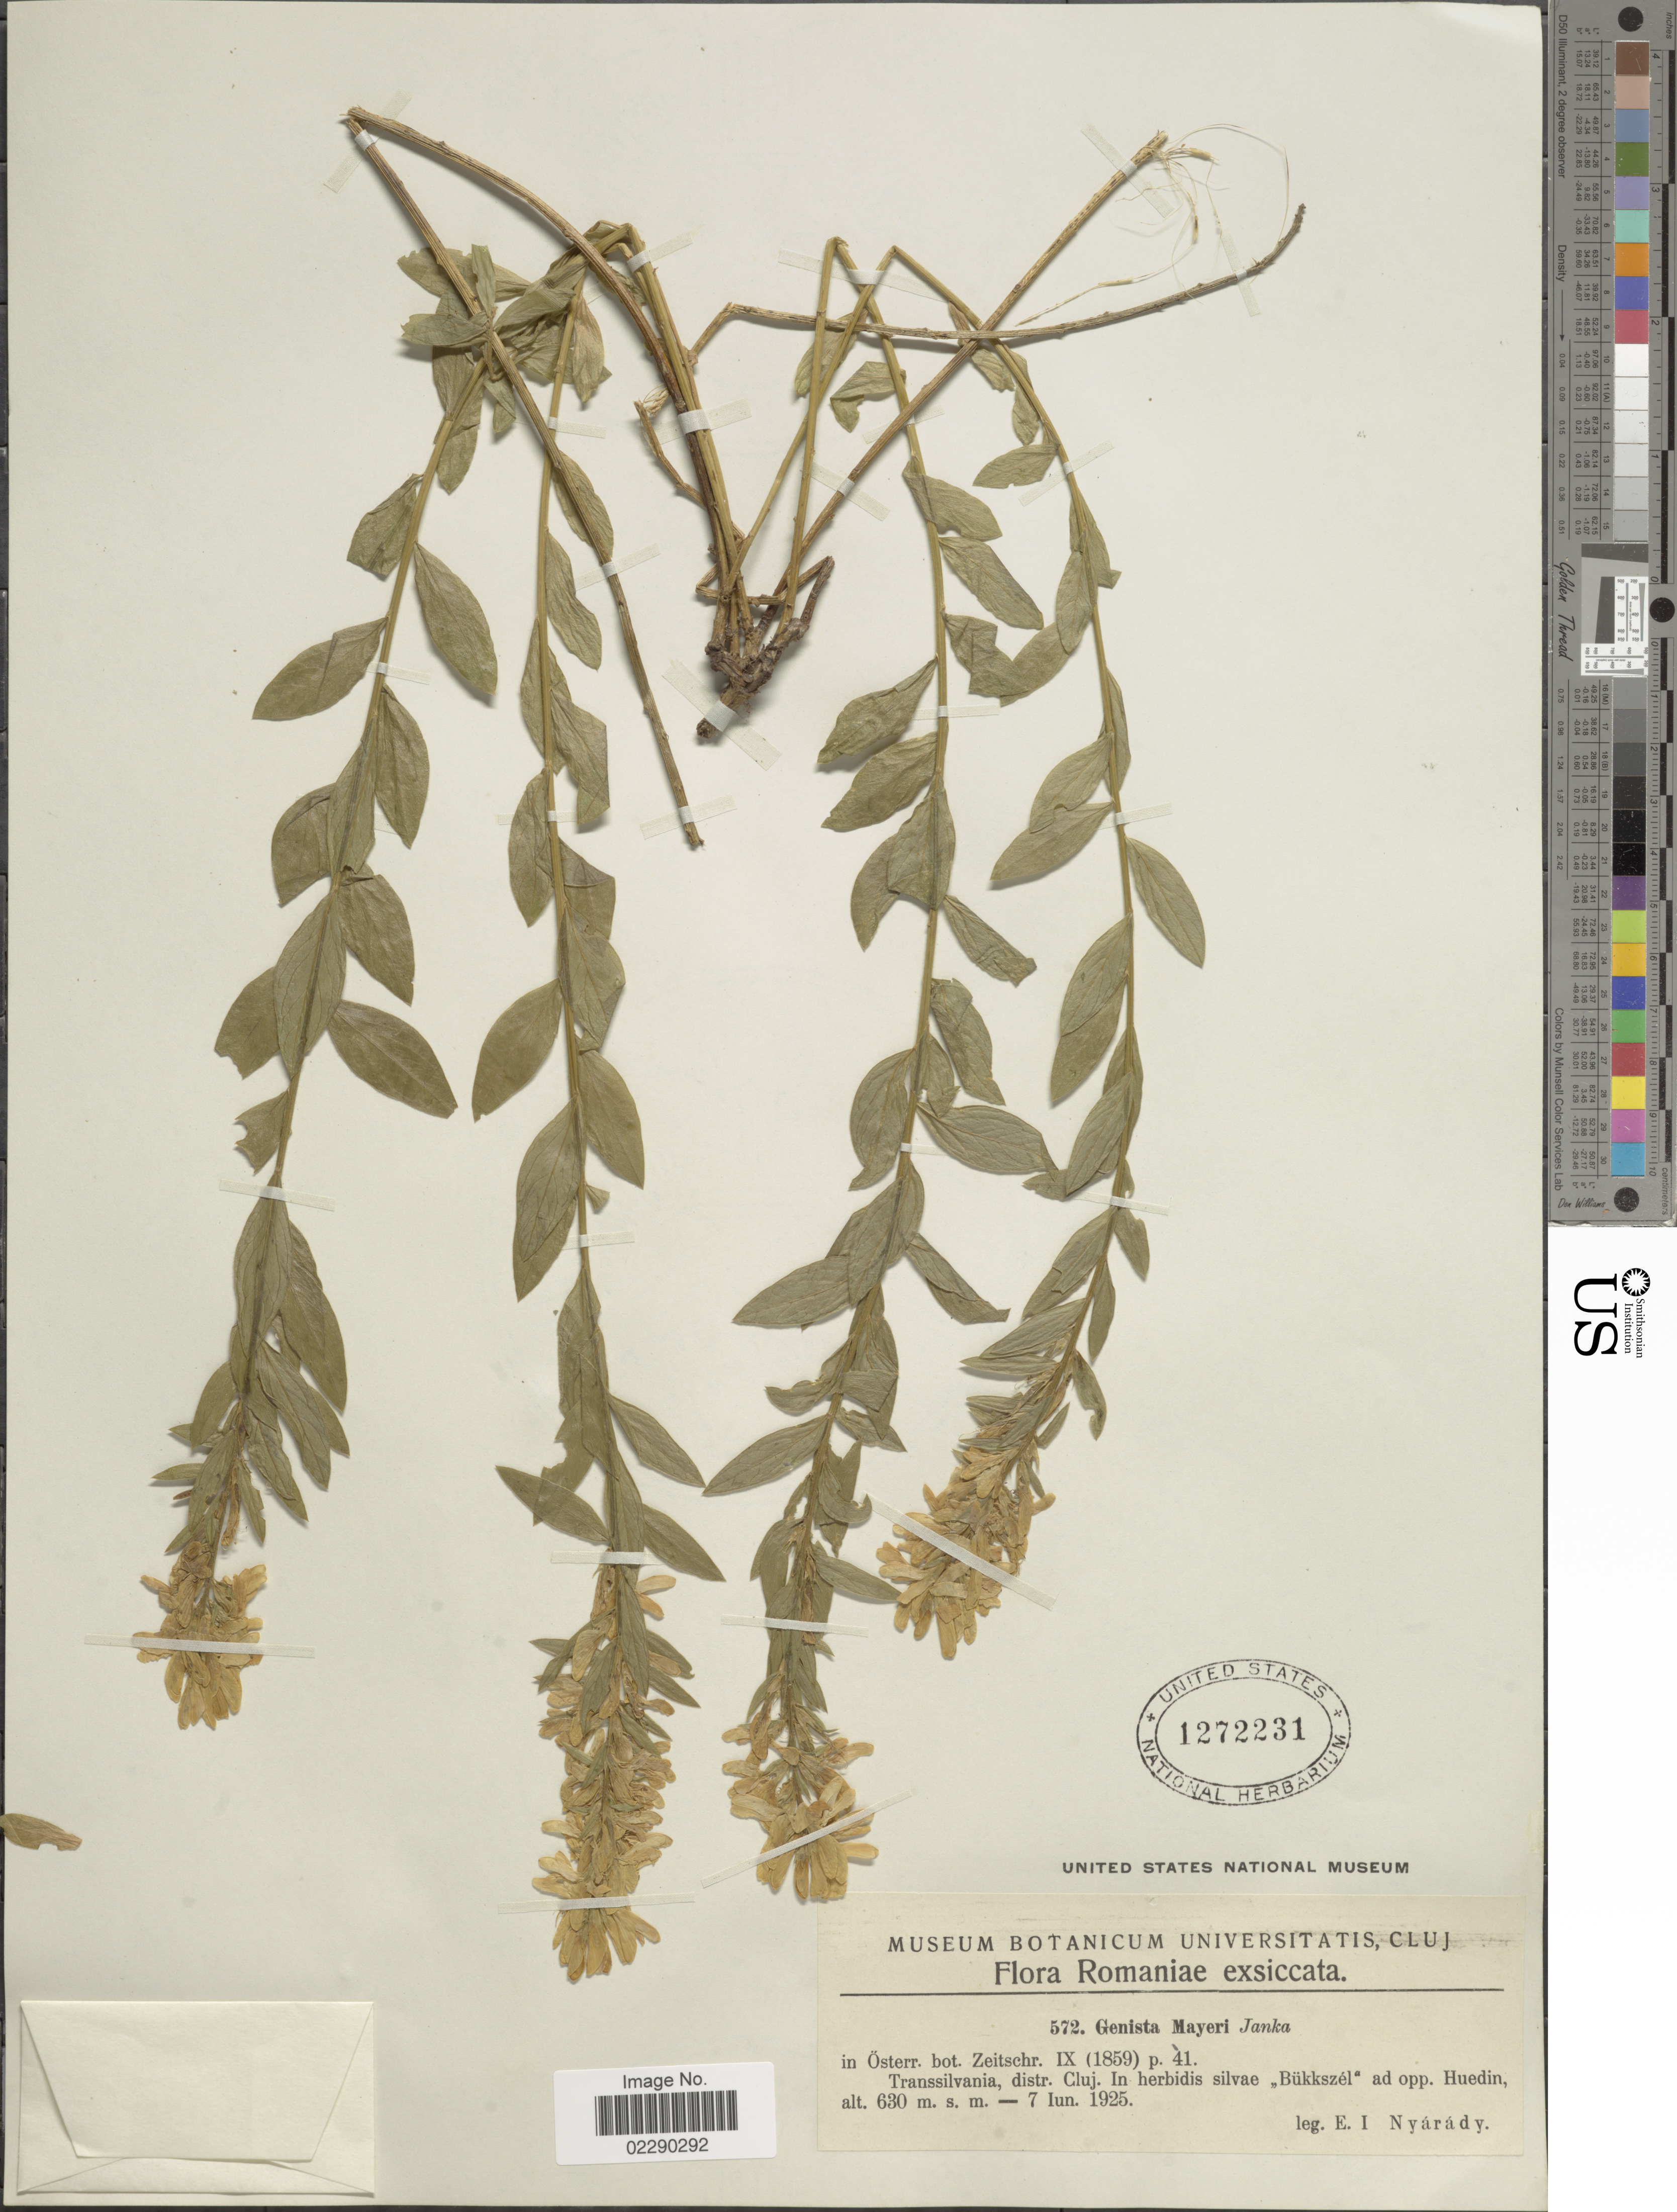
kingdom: Plantae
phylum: Tracheophyta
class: Magnoliopsida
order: Fabales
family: Fabaceae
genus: Genista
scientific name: Genista mayeri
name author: Janka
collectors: E. Nyárády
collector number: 572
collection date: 1925-06-07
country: Romania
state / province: Cluj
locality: Transsilvania, Bukkszel ad opp. Huedin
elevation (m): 630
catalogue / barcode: US 1272231